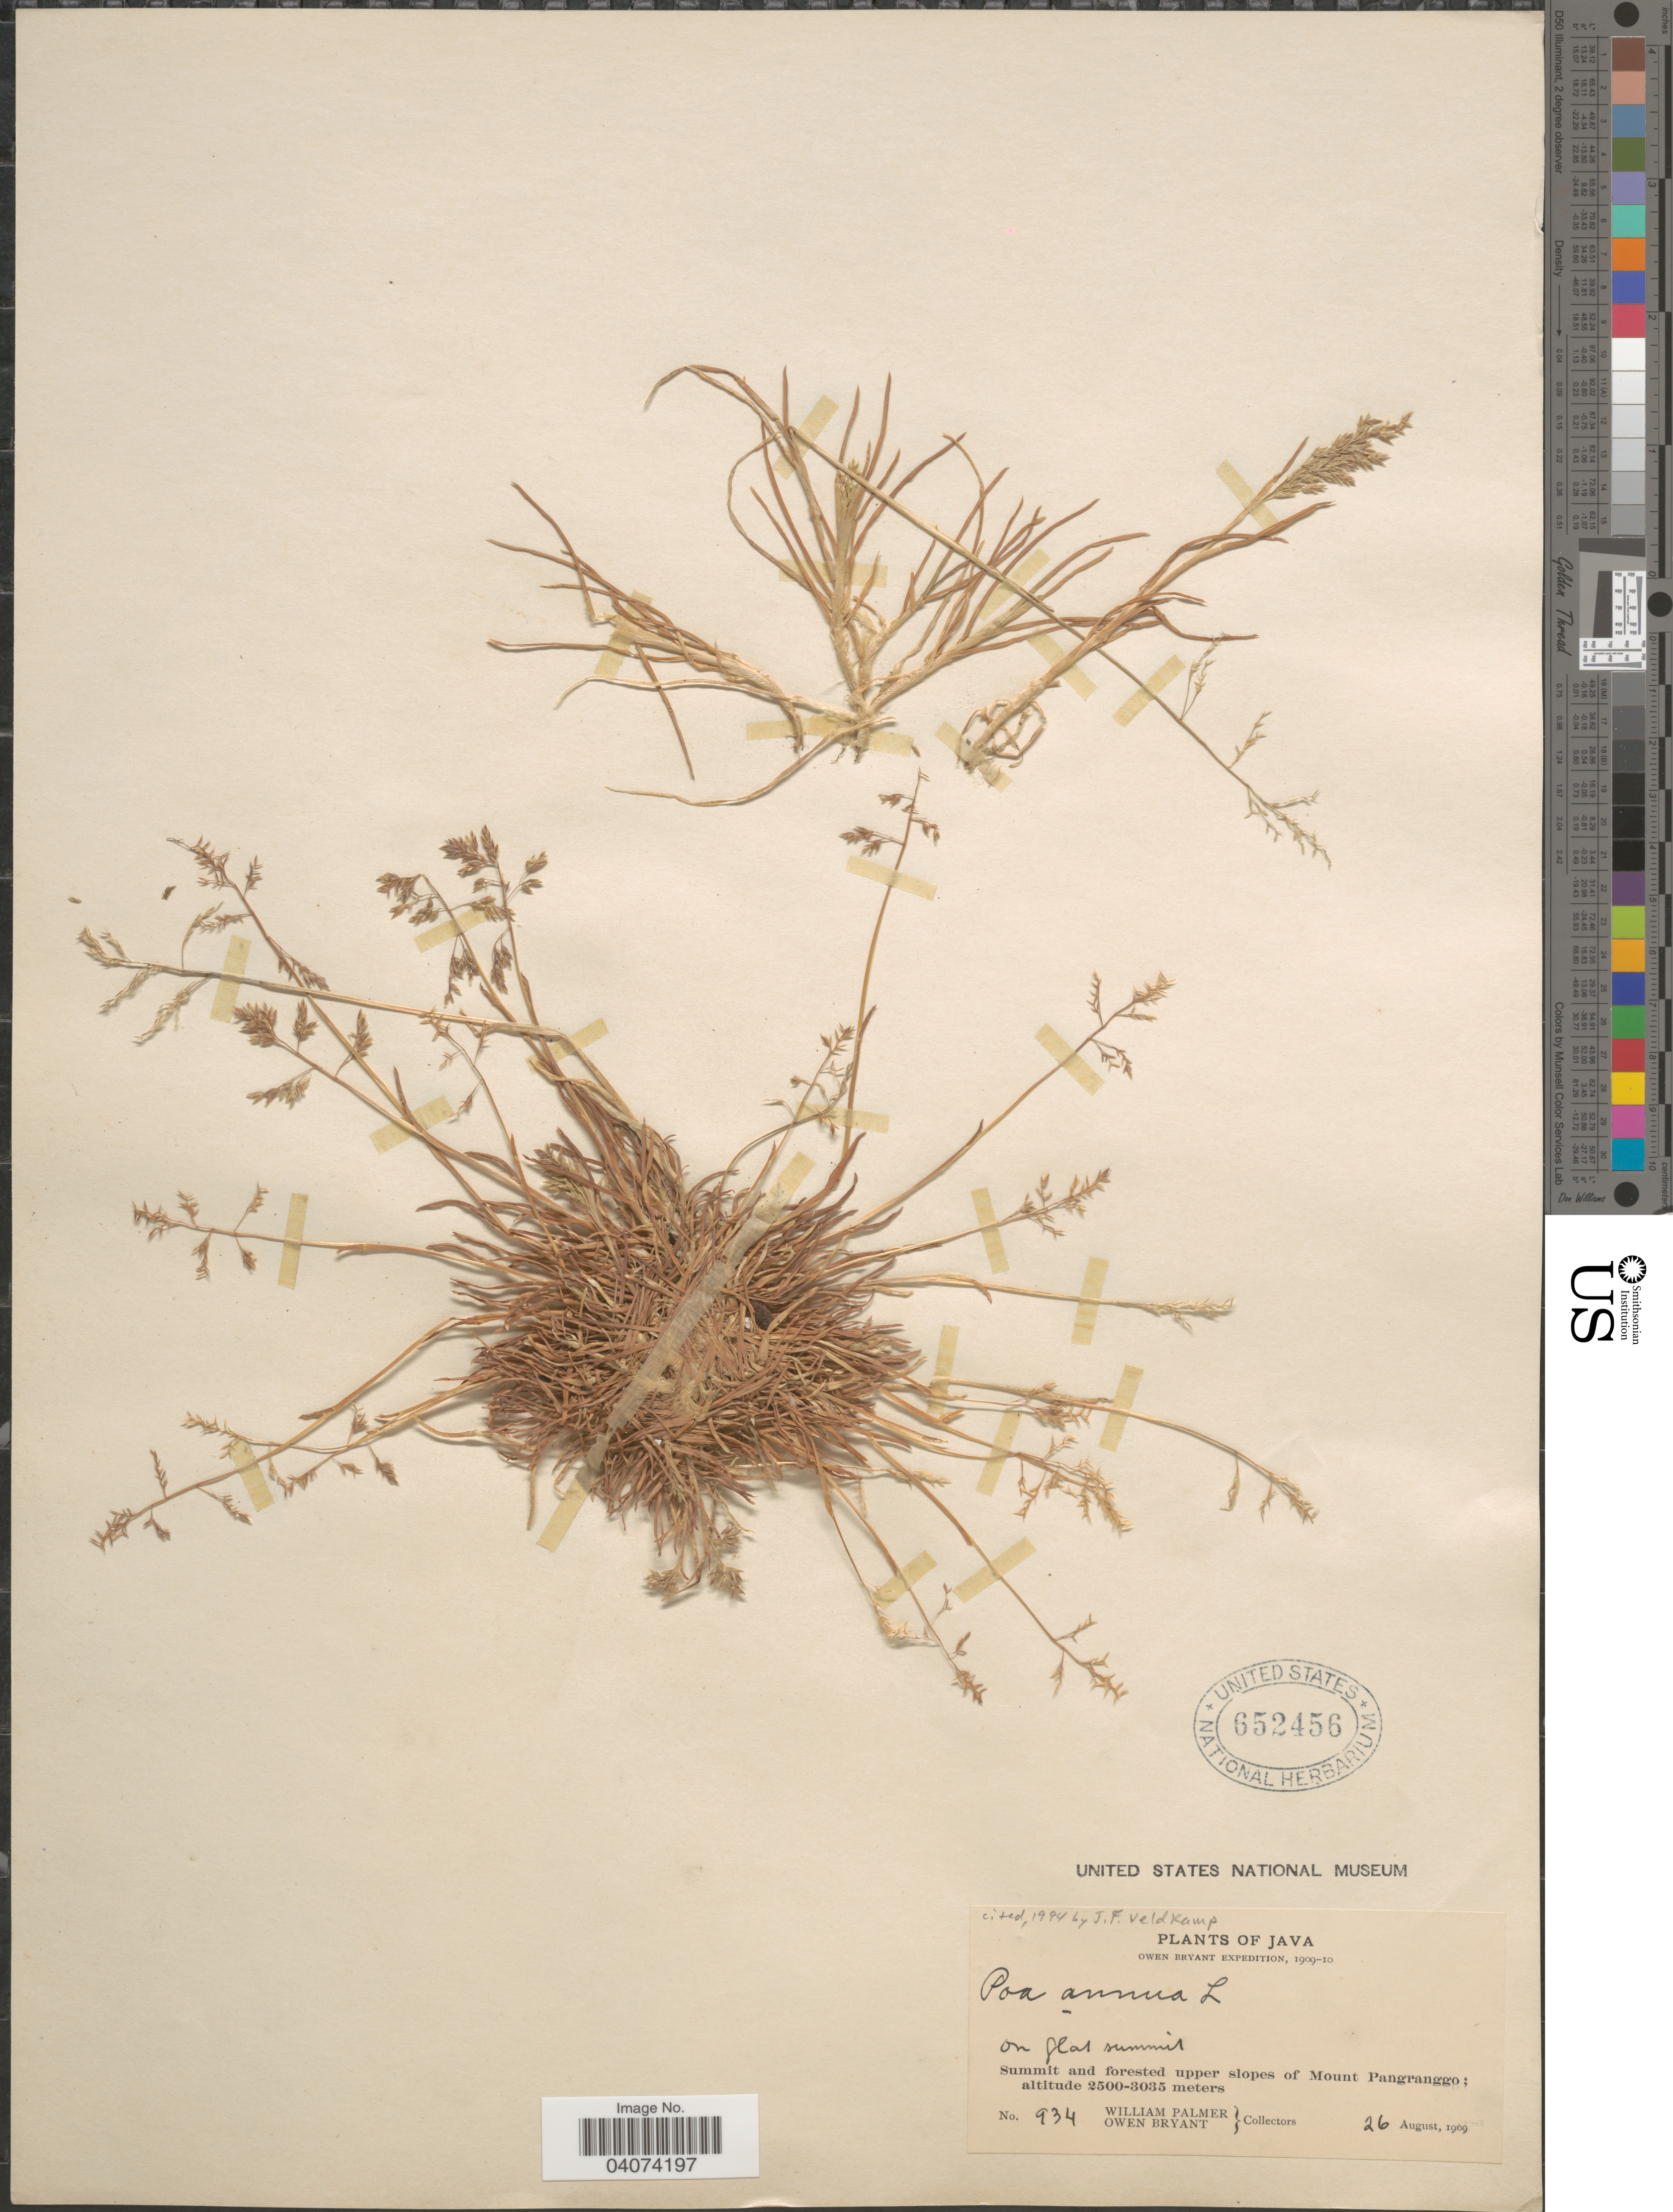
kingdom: Plantae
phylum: Tracheophyta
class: Liliopsida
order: Poales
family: Poaceae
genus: Poa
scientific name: Poa annua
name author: L.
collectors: W. Palmer & O. Bryant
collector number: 934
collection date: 1909-08-26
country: Indonesia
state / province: Java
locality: Owen Bryant Expedition, 1909-10. Summit and forested upper slopes of Mount Pangranggo.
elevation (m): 2500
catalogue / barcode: US 652456